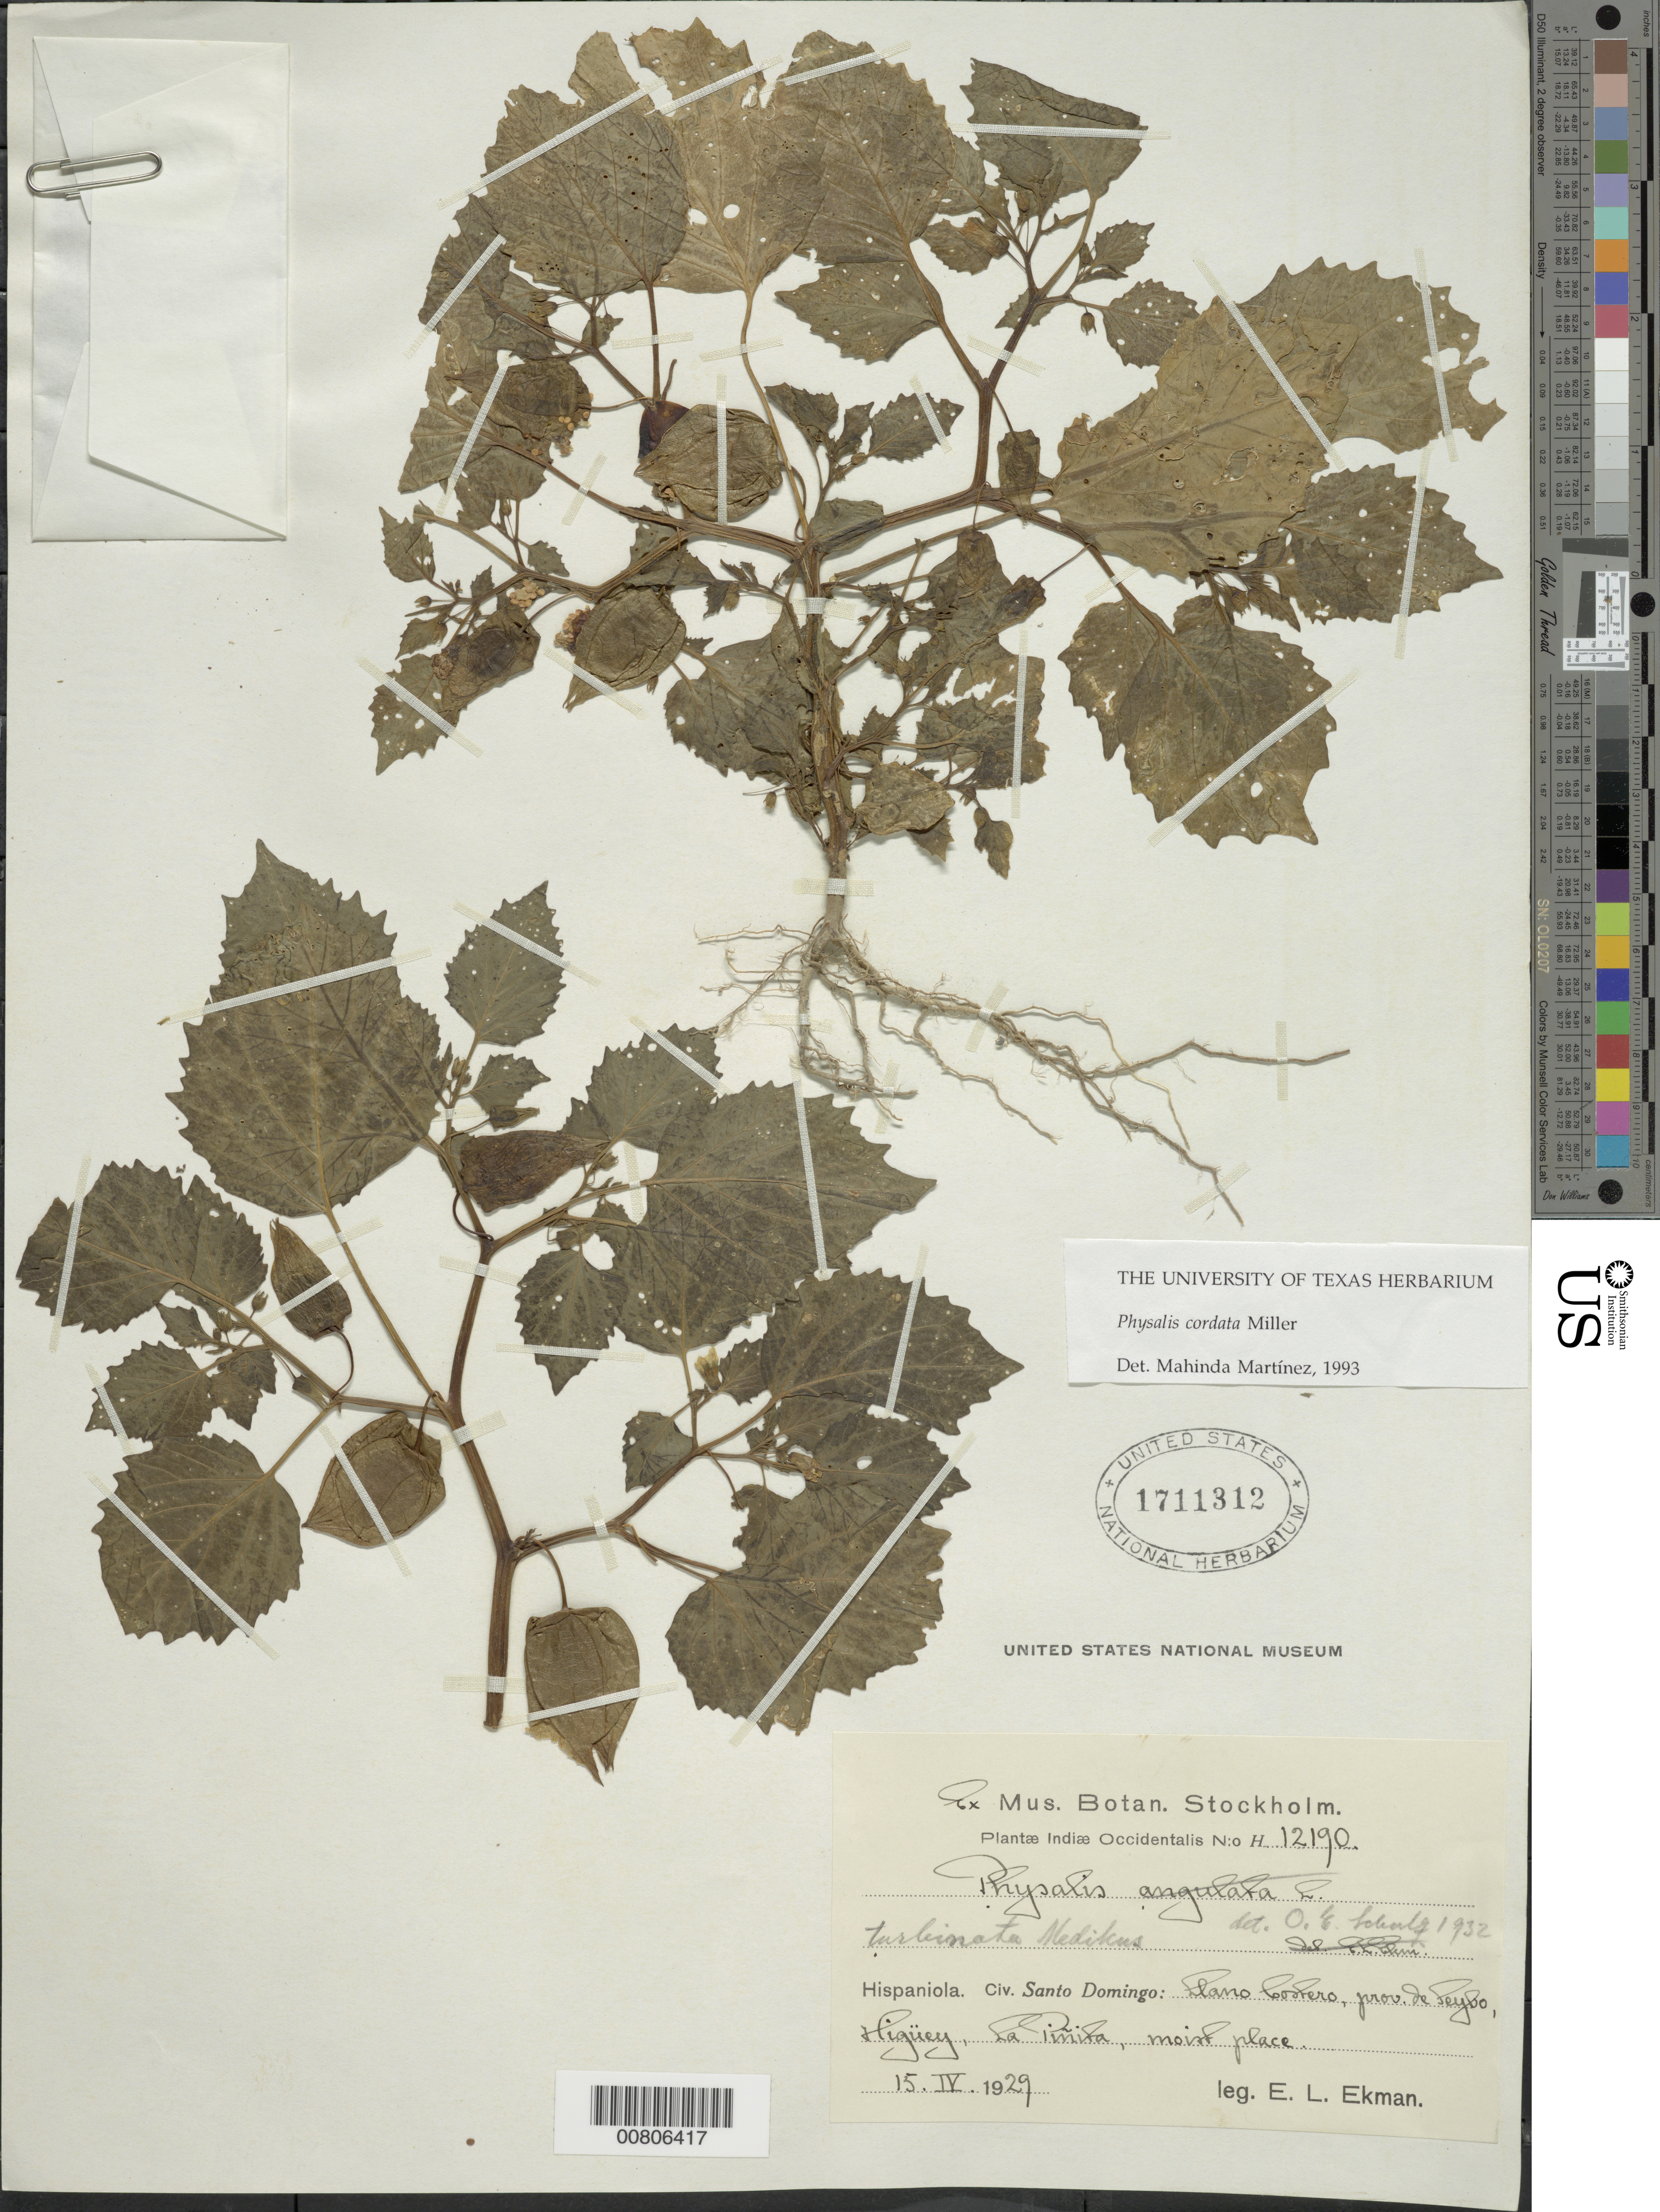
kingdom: Plantae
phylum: Tracheophyta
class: Magnoliopsida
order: Solanales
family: Solanaceae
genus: Physalis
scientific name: Physalis cordata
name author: Mill.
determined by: Martinez, M.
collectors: E. L. Ekman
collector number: H 12190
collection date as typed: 15 Apr 1929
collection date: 1929-04-15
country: Dominican Republic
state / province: El Seibo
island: Hispaniola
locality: Llano Costero, Higüey, La Piñita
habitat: Moist place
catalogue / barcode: US 1711312